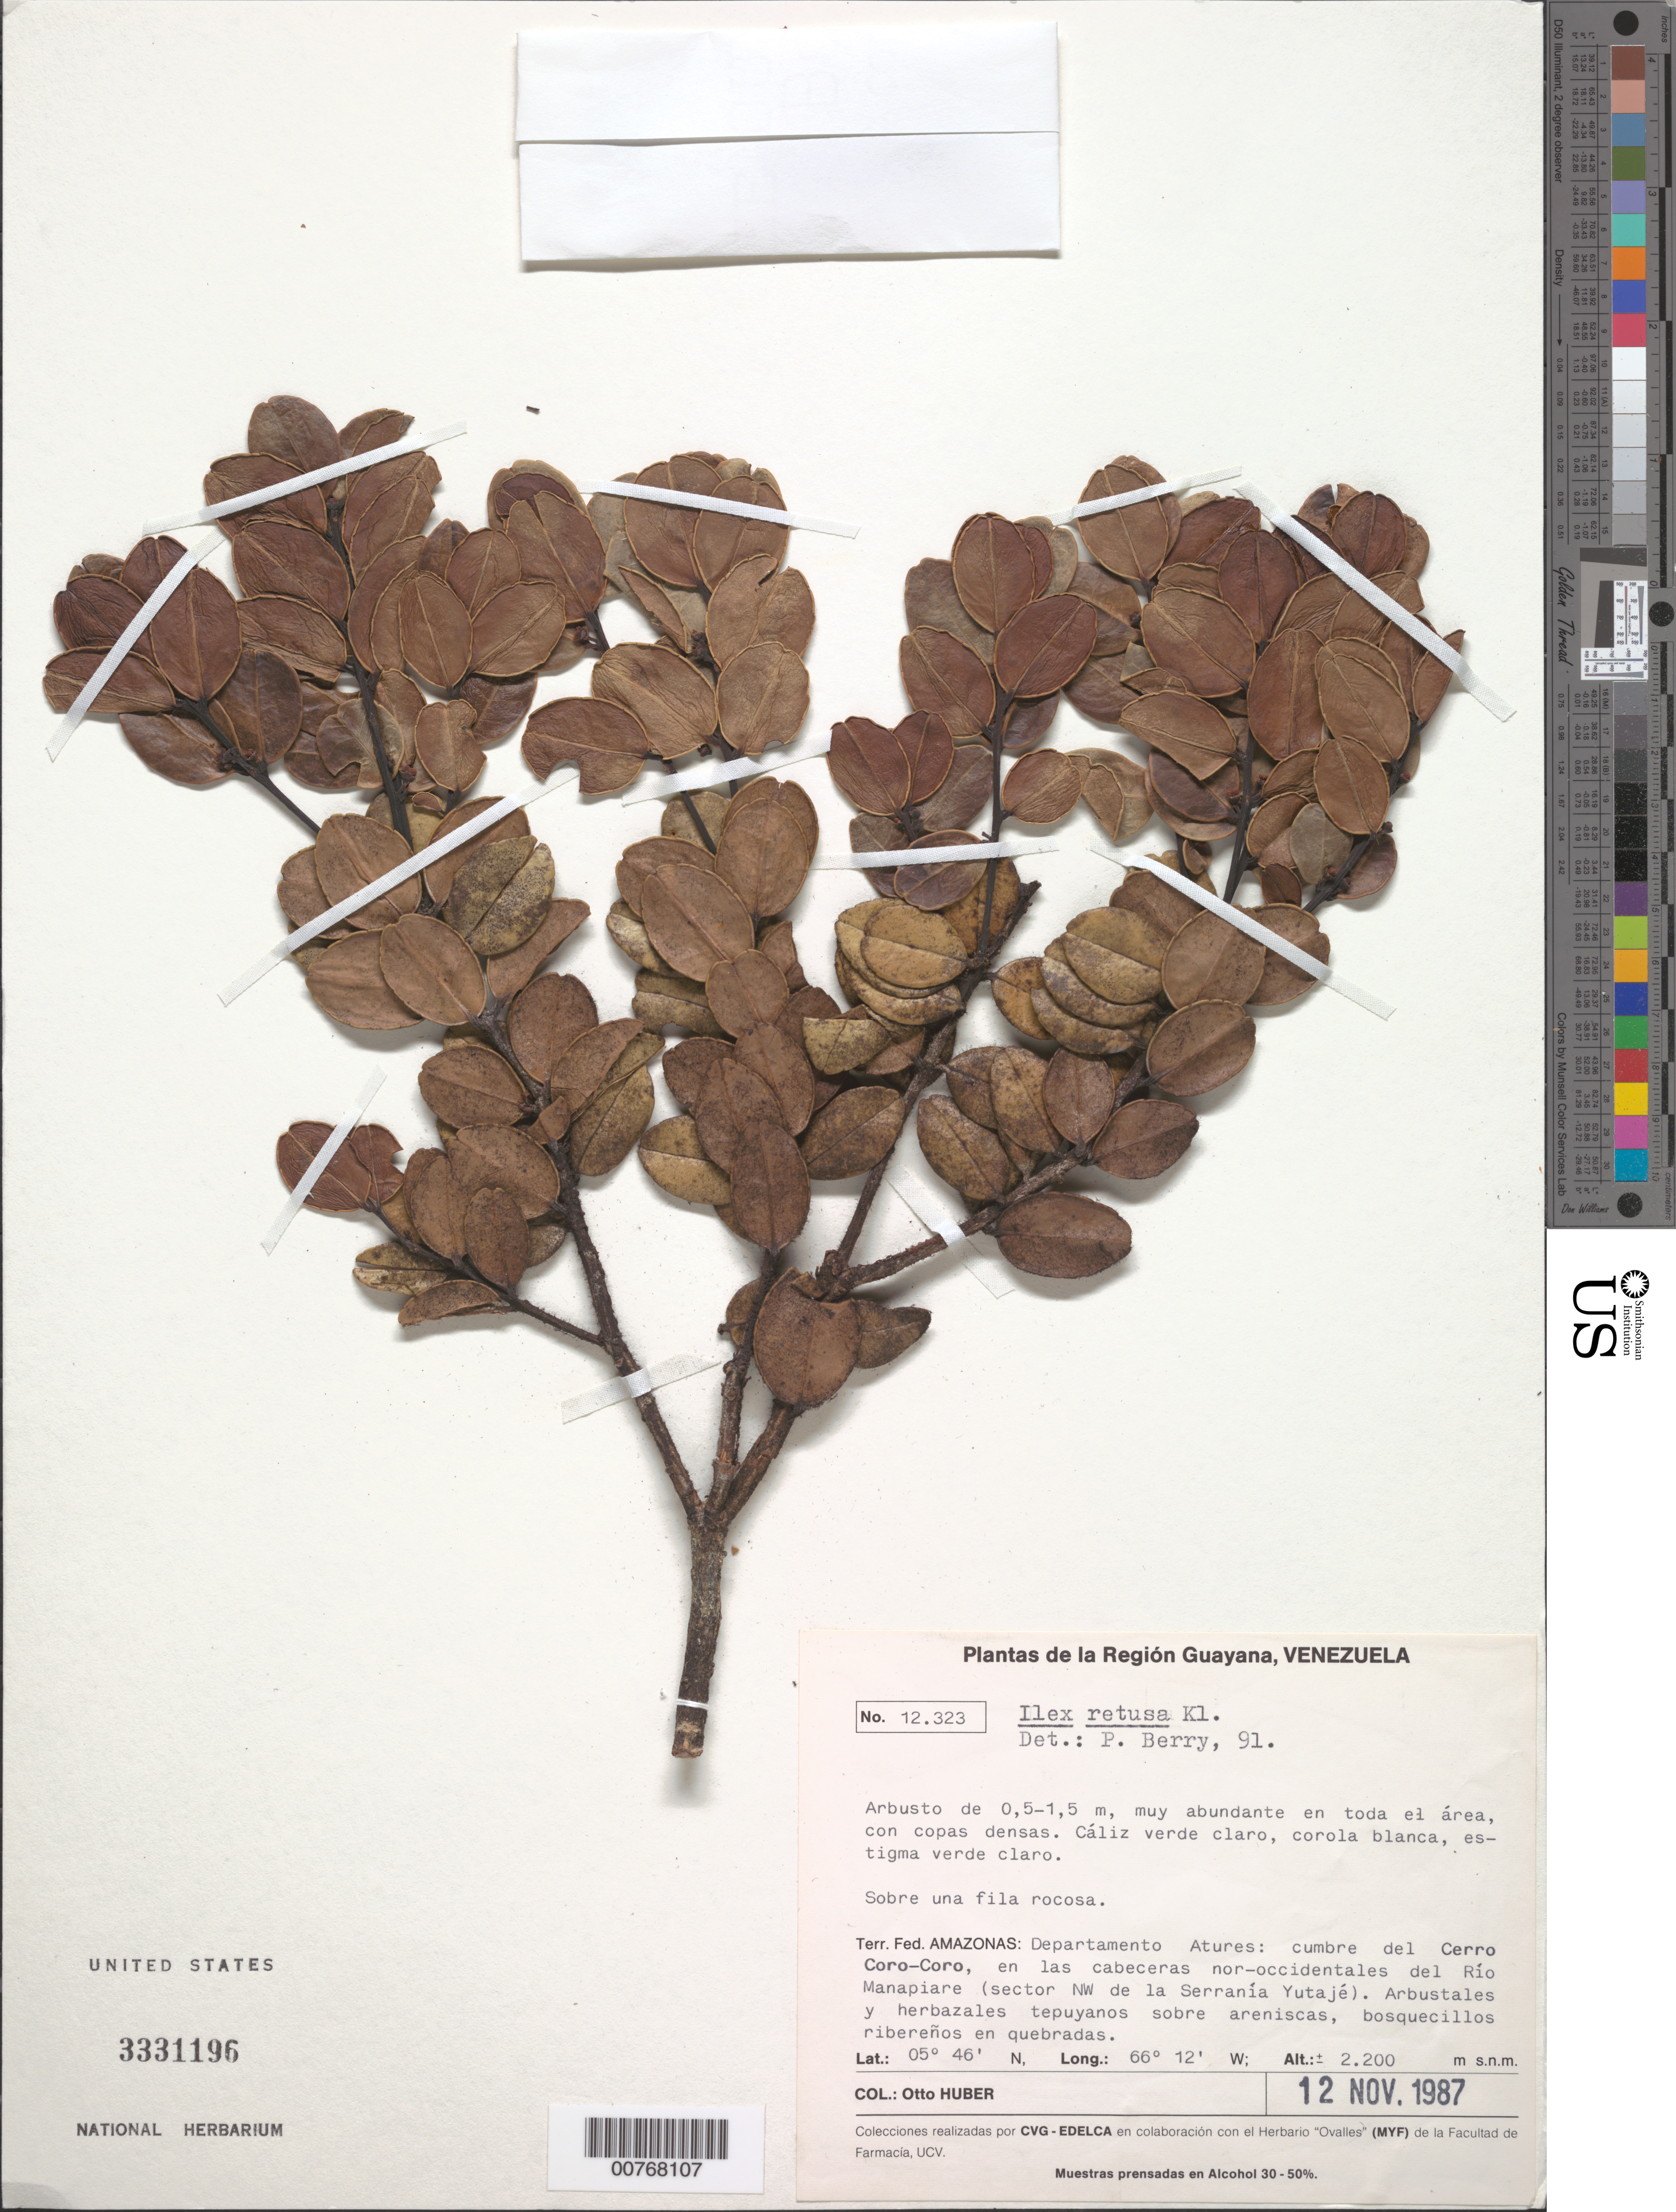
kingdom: Plantae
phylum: Tracheophyta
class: Magnoliopsida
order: Aquifoliales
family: Aquifoliaceae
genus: Ilex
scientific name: Ilex retusa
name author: Klotzsch ex Reissek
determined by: Berry, P. E., (WIS), University of Wisconsin - Madison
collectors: O. Huber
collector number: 12323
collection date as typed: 12-Nov-87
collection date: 1987-11-12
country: Venezuela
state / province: Amazonas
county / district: Atures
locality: Cerro Coro-Coro, en las cabeceras nor-occidentales del Río Manapiare (Sector NW de la Serranía Yutajé)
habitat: Arbutales y herbazales tepuyanos sobre areniscas, bosquecillos riberenos en quebradas; sobre una fila rocosa; throughout entire area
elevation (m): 2200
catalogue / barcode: US 3331196